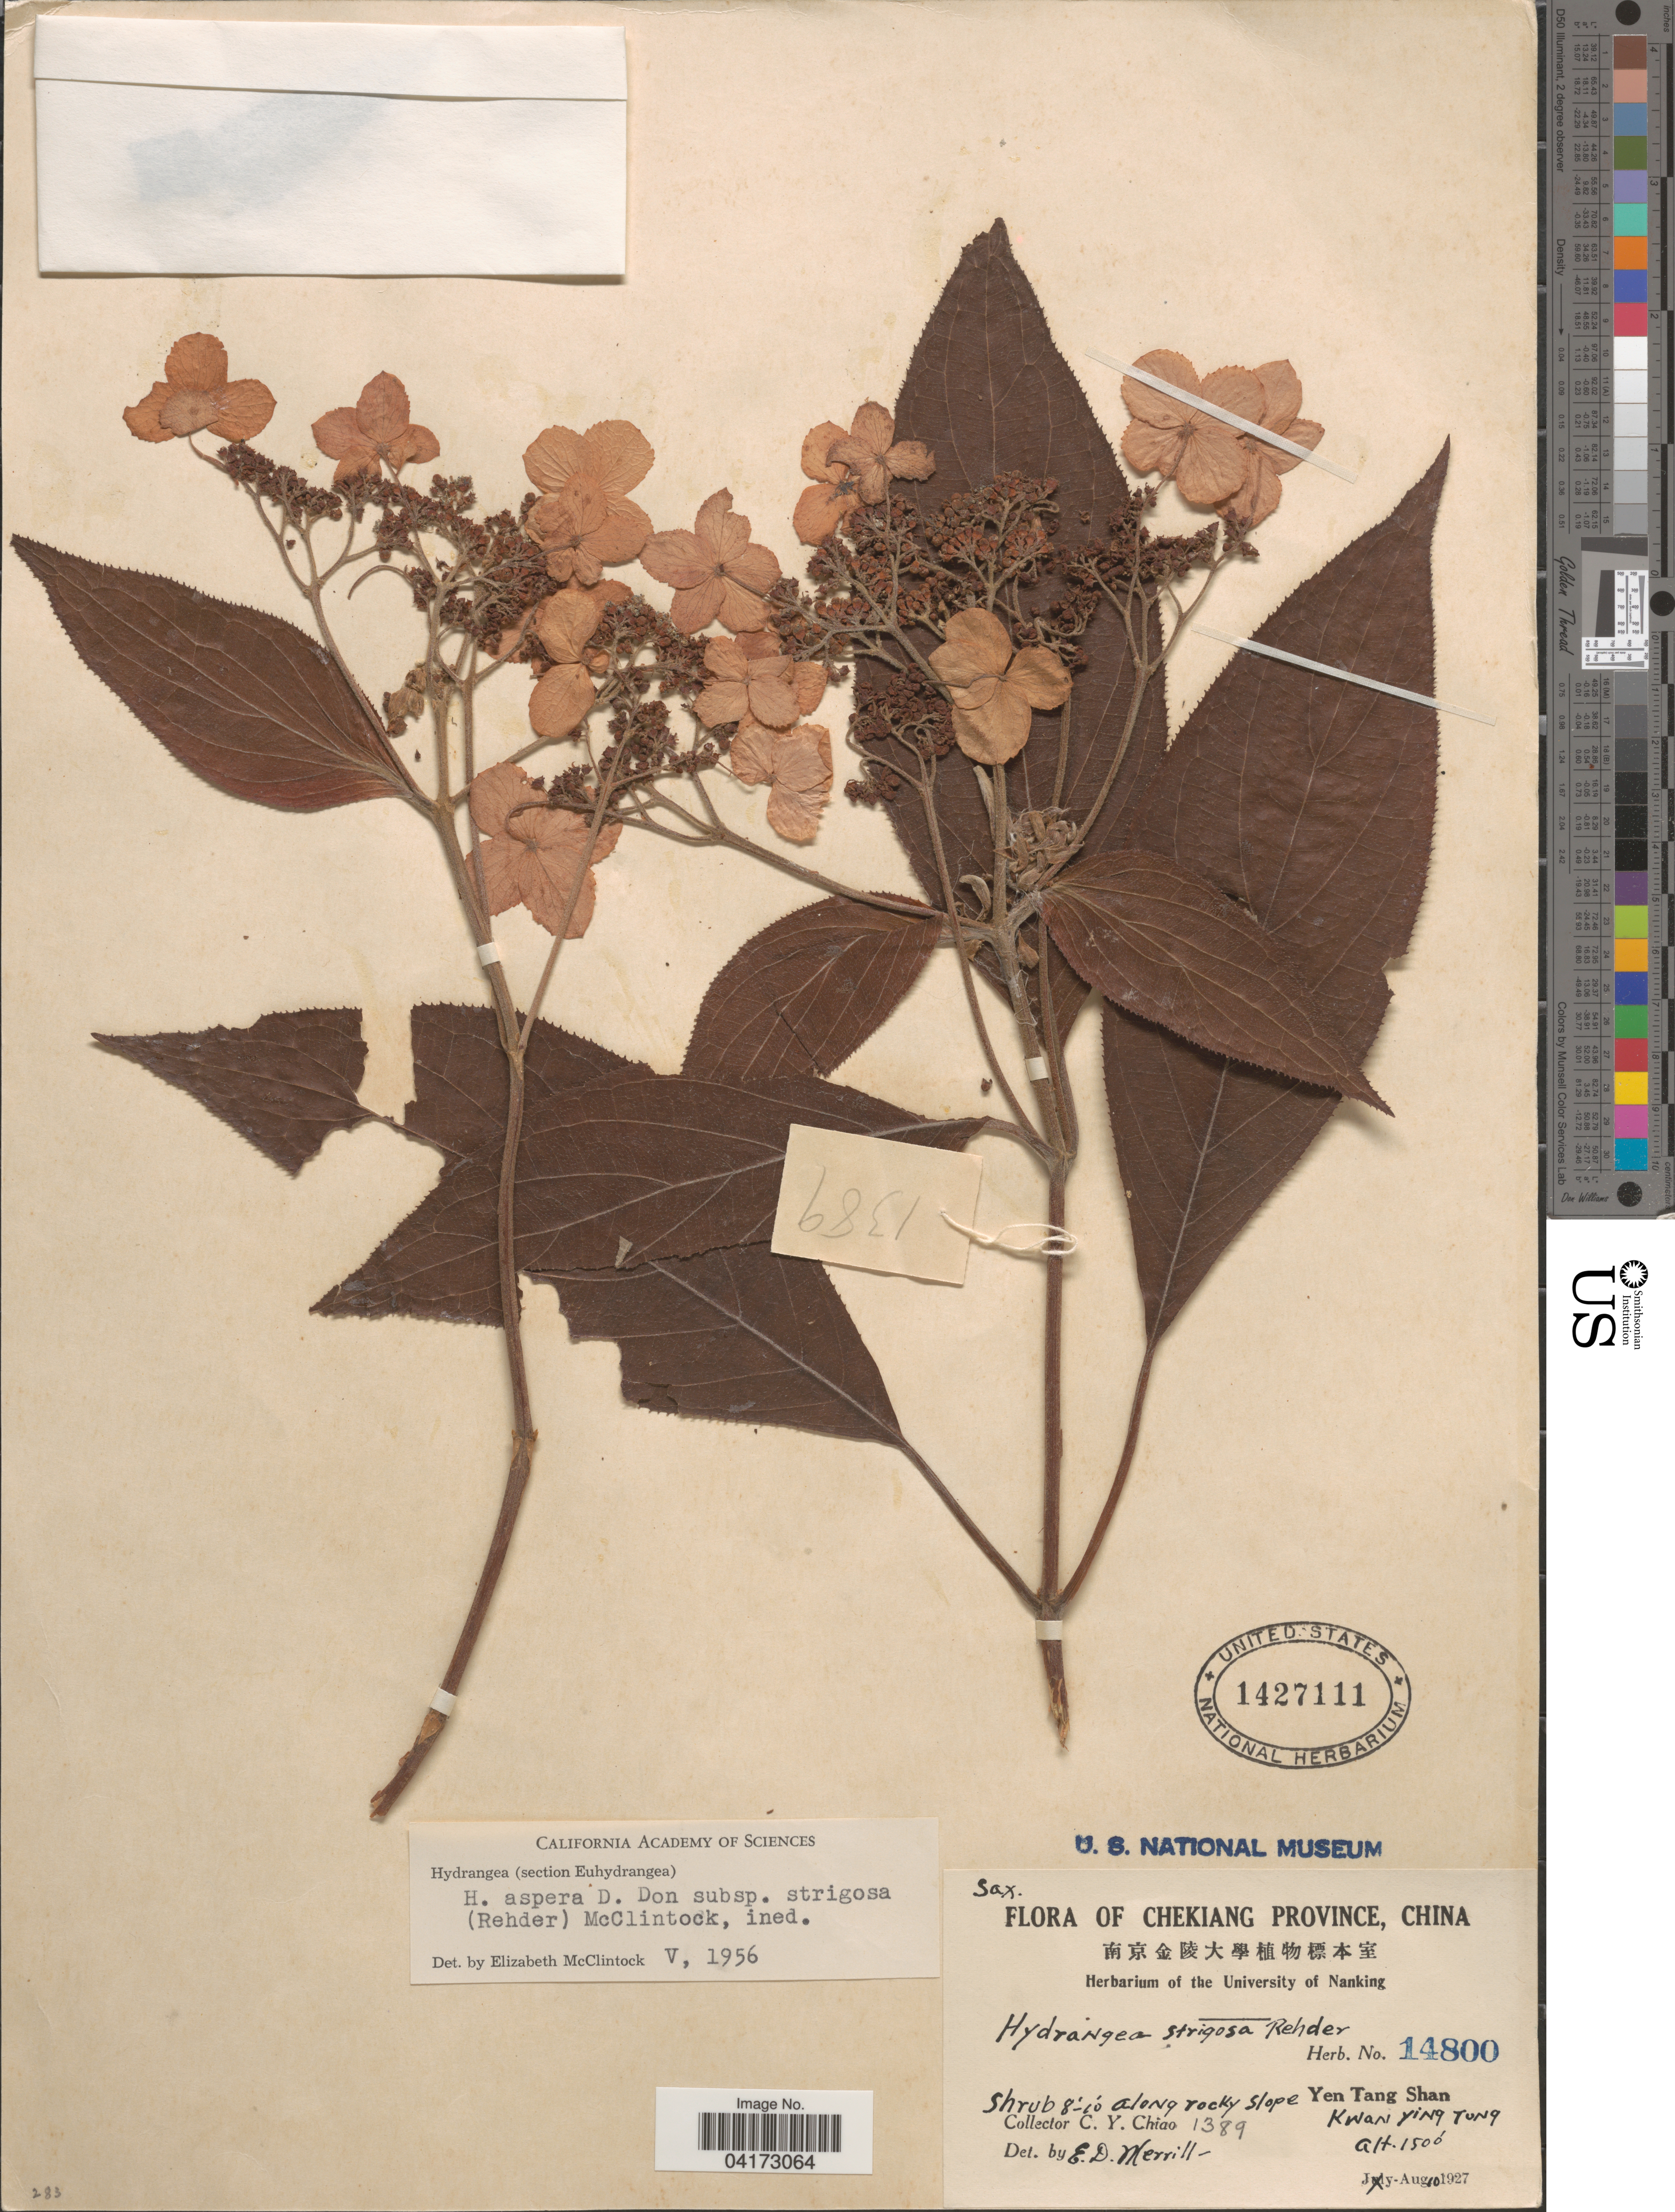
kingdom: Plantae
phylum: Tracheophyta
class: Magnoliopsida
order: Cornales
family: Hydrangeaceae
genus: Hydrangea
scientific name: Hydrangea aspera subsp. strigosa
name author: (Rehder) E. M. McClint.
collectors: C. Y. Chiao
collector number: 1389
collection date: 1927-08-10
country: China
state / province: Zhejiang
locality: Chekiang Province. Yen Tang Shan. Kwan Ying Tung.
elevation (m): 457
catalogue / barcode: US 1427111